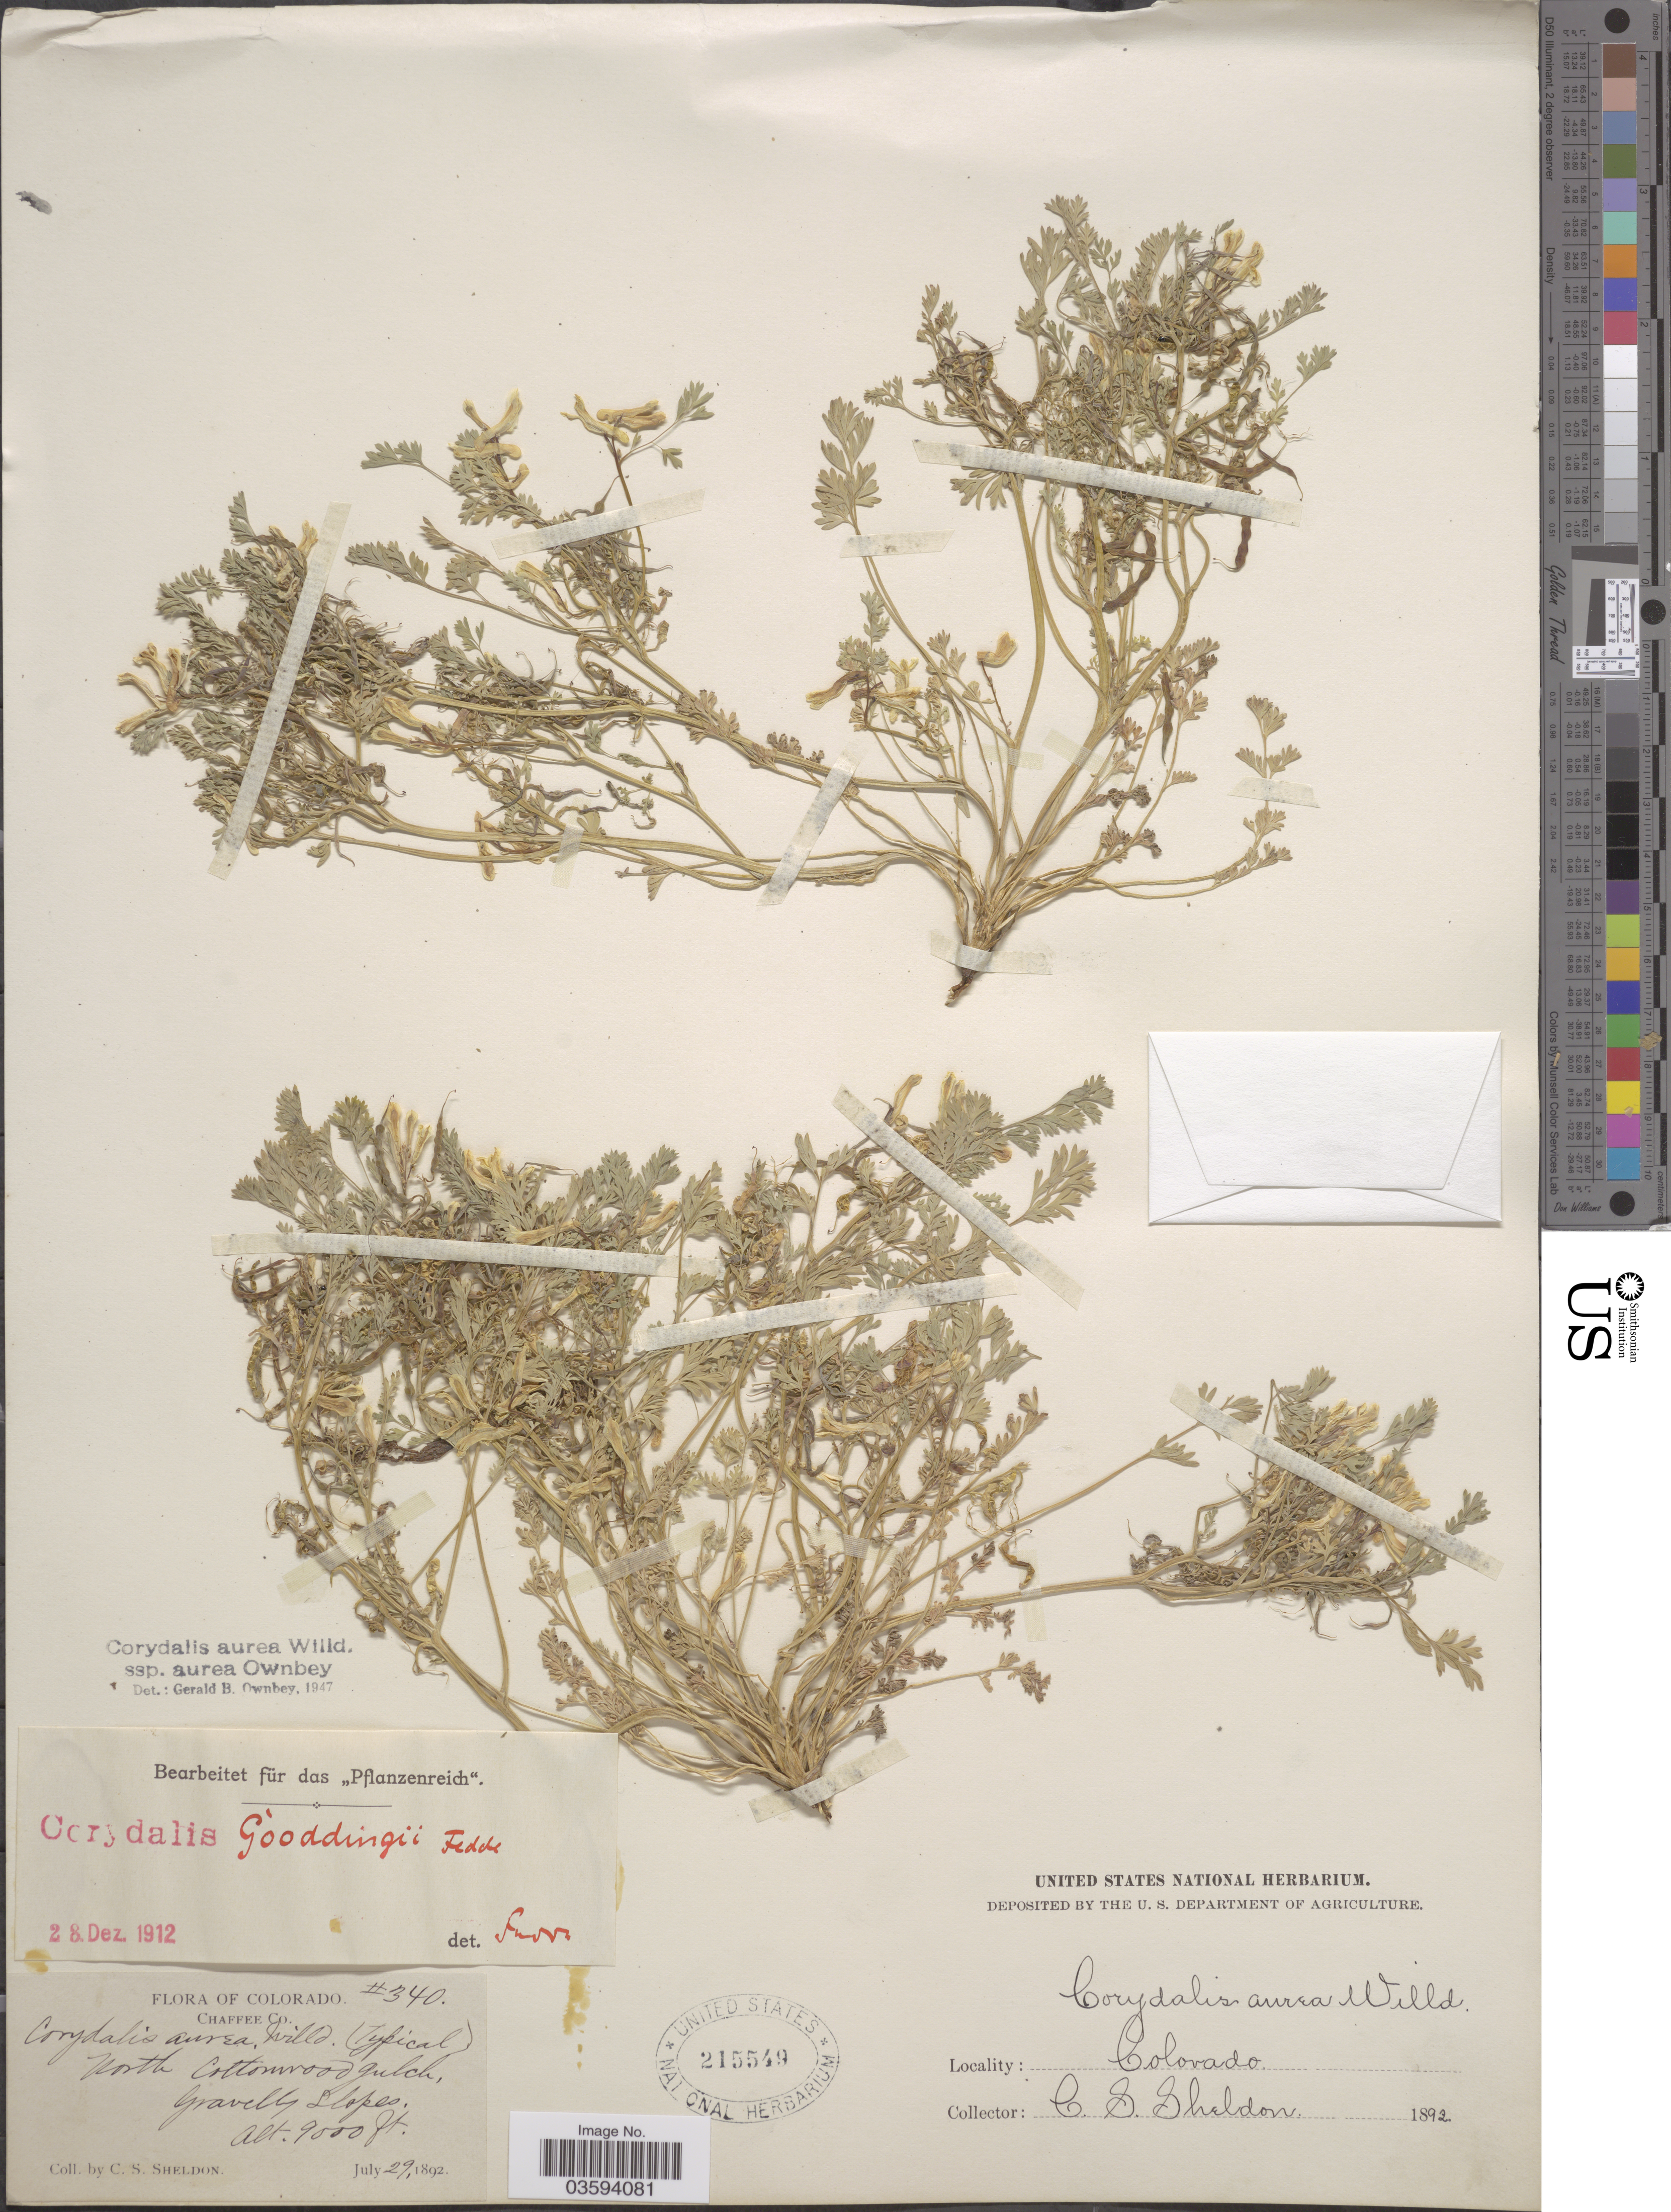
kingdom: Plantae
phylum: Tracheophyta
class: Magnoliopsida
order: Ranunculales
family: Papaveraceae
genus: Corydalis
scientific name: Corydalis aurea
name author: Willd.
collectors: C. S. Sheldon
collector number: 340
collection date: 1892-07-29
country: United States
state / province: Colorado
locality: Chaffee Co. North Cottonwood gulch, Gravelly slopes.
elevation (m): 2743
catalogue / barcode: US 215549